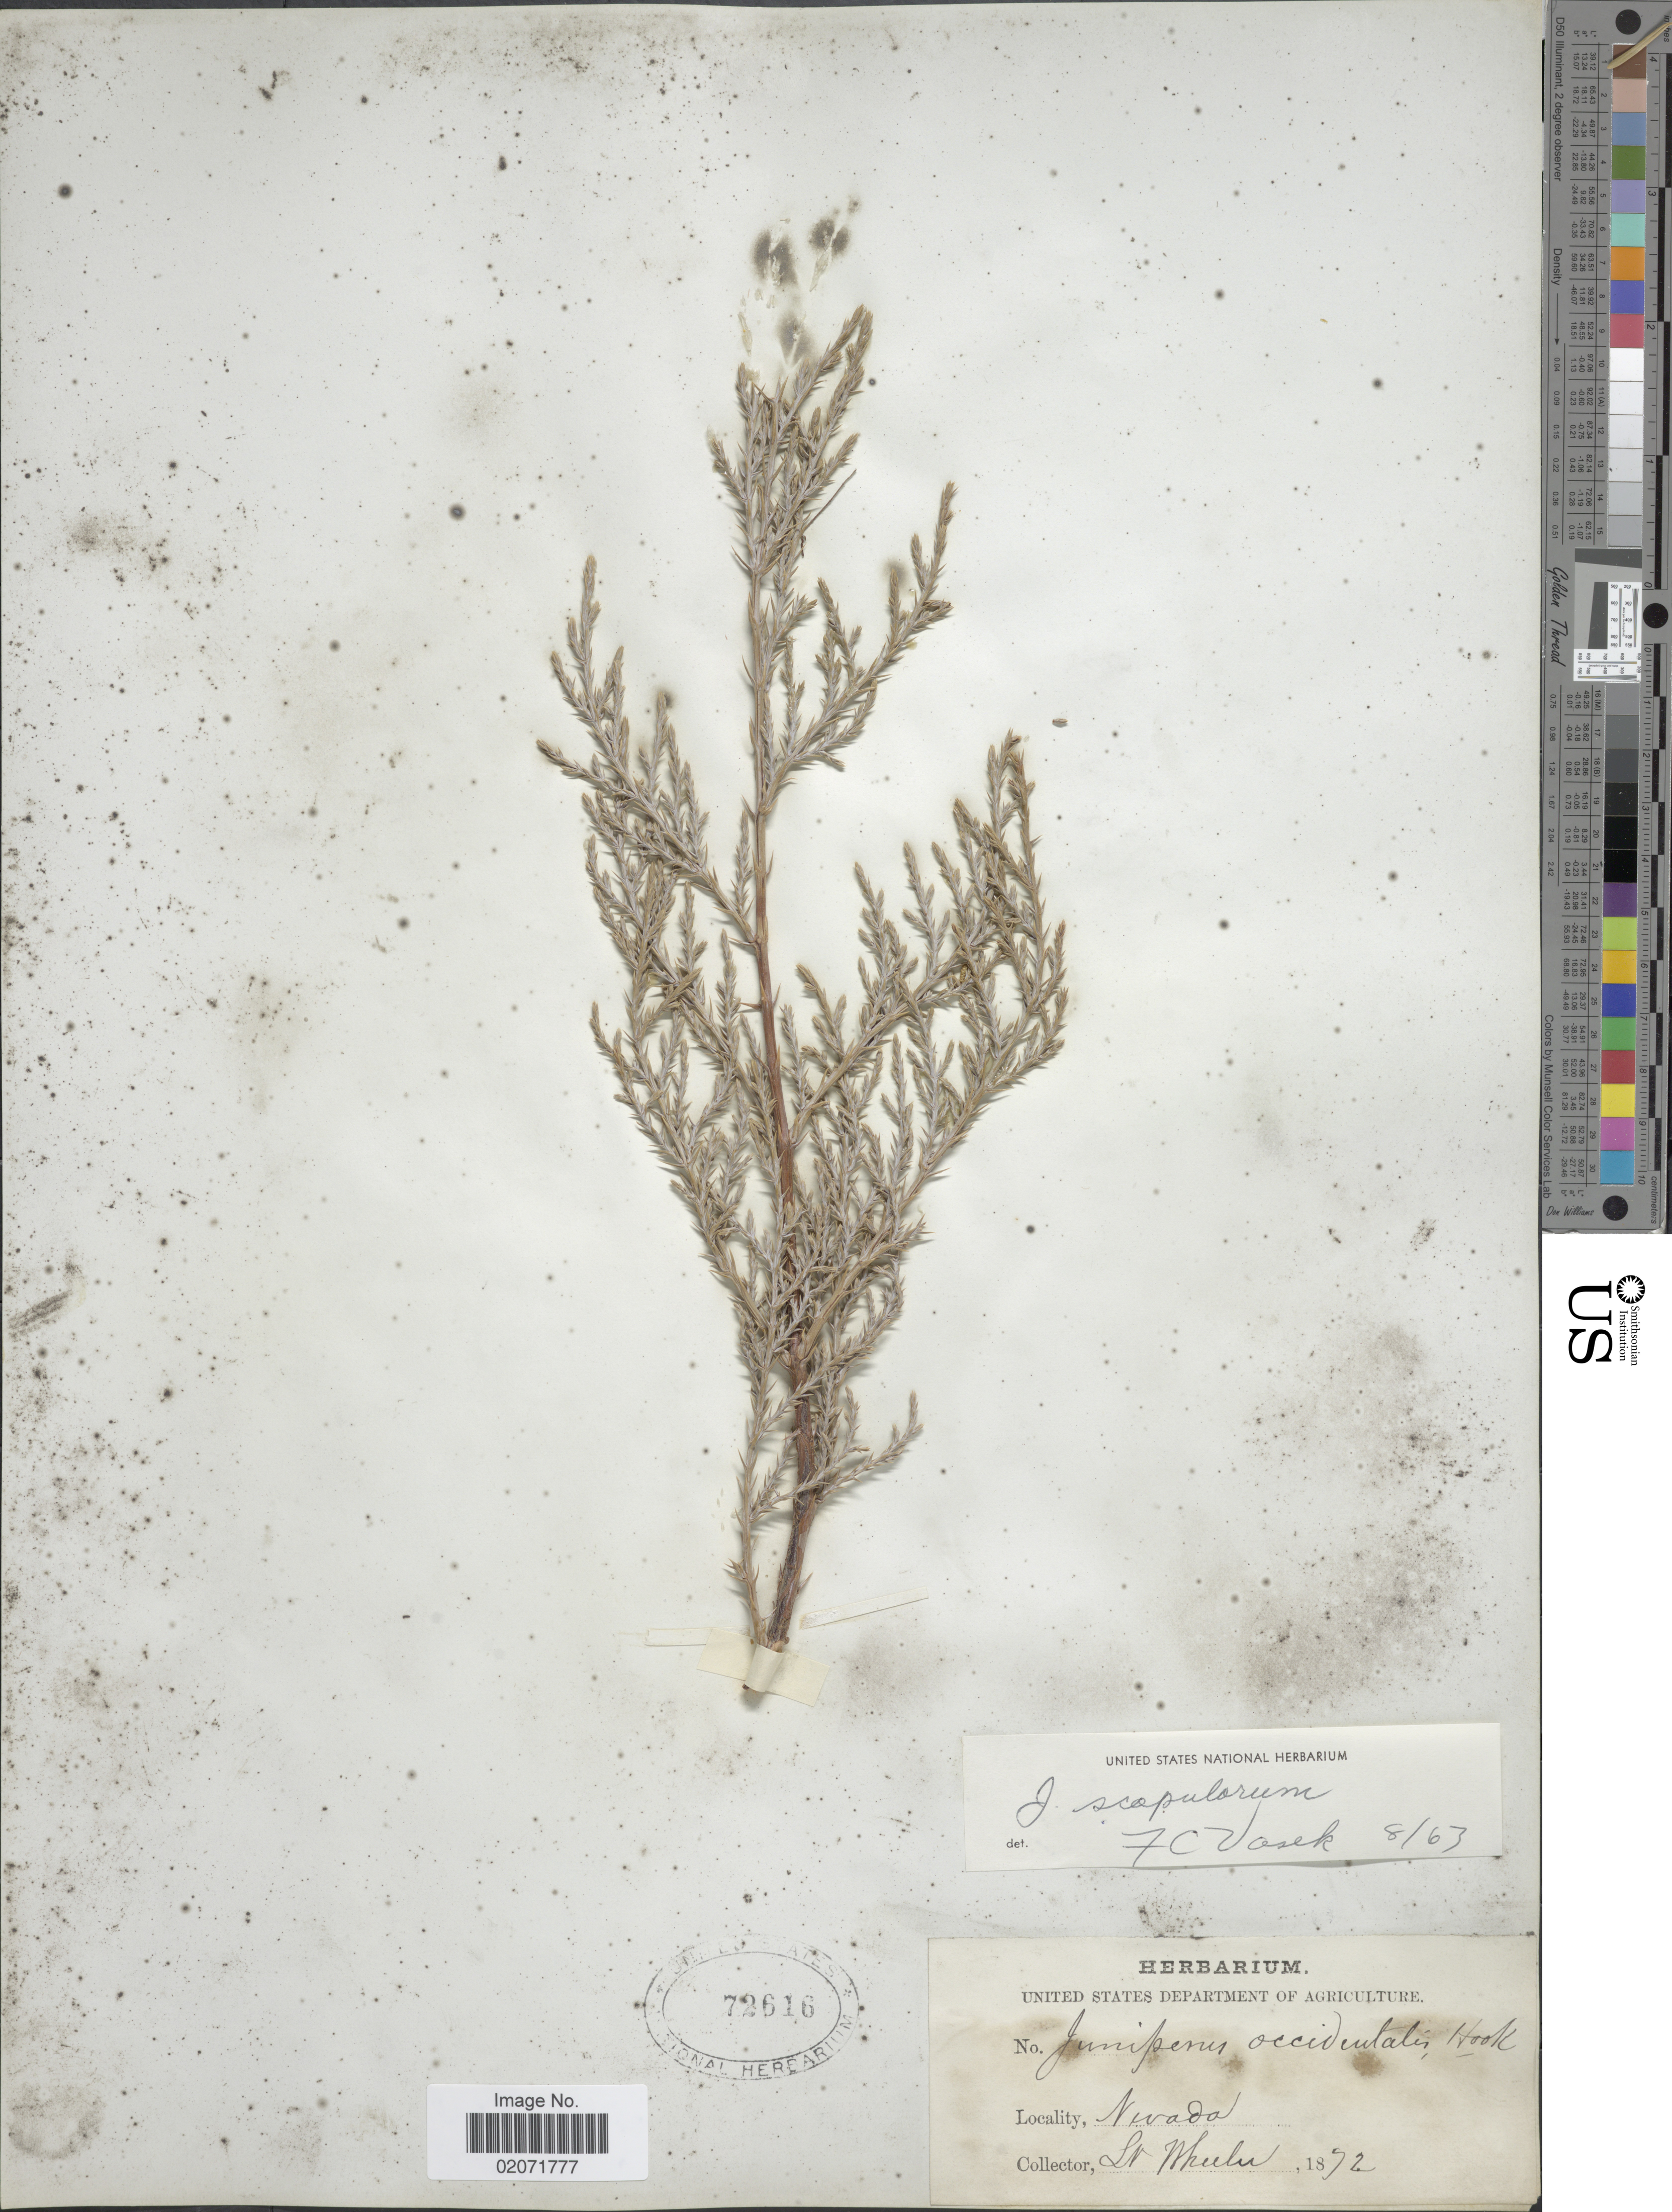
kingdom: Plantae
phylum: Tracheophyta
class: Pinopsida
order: Pinales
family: Cupressaceae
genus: Juniperus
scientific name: Juniperus scopulorum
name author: Sarg.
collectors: L. Wheeler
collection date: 1872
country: United States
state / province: Nevada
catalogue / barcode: US 72616